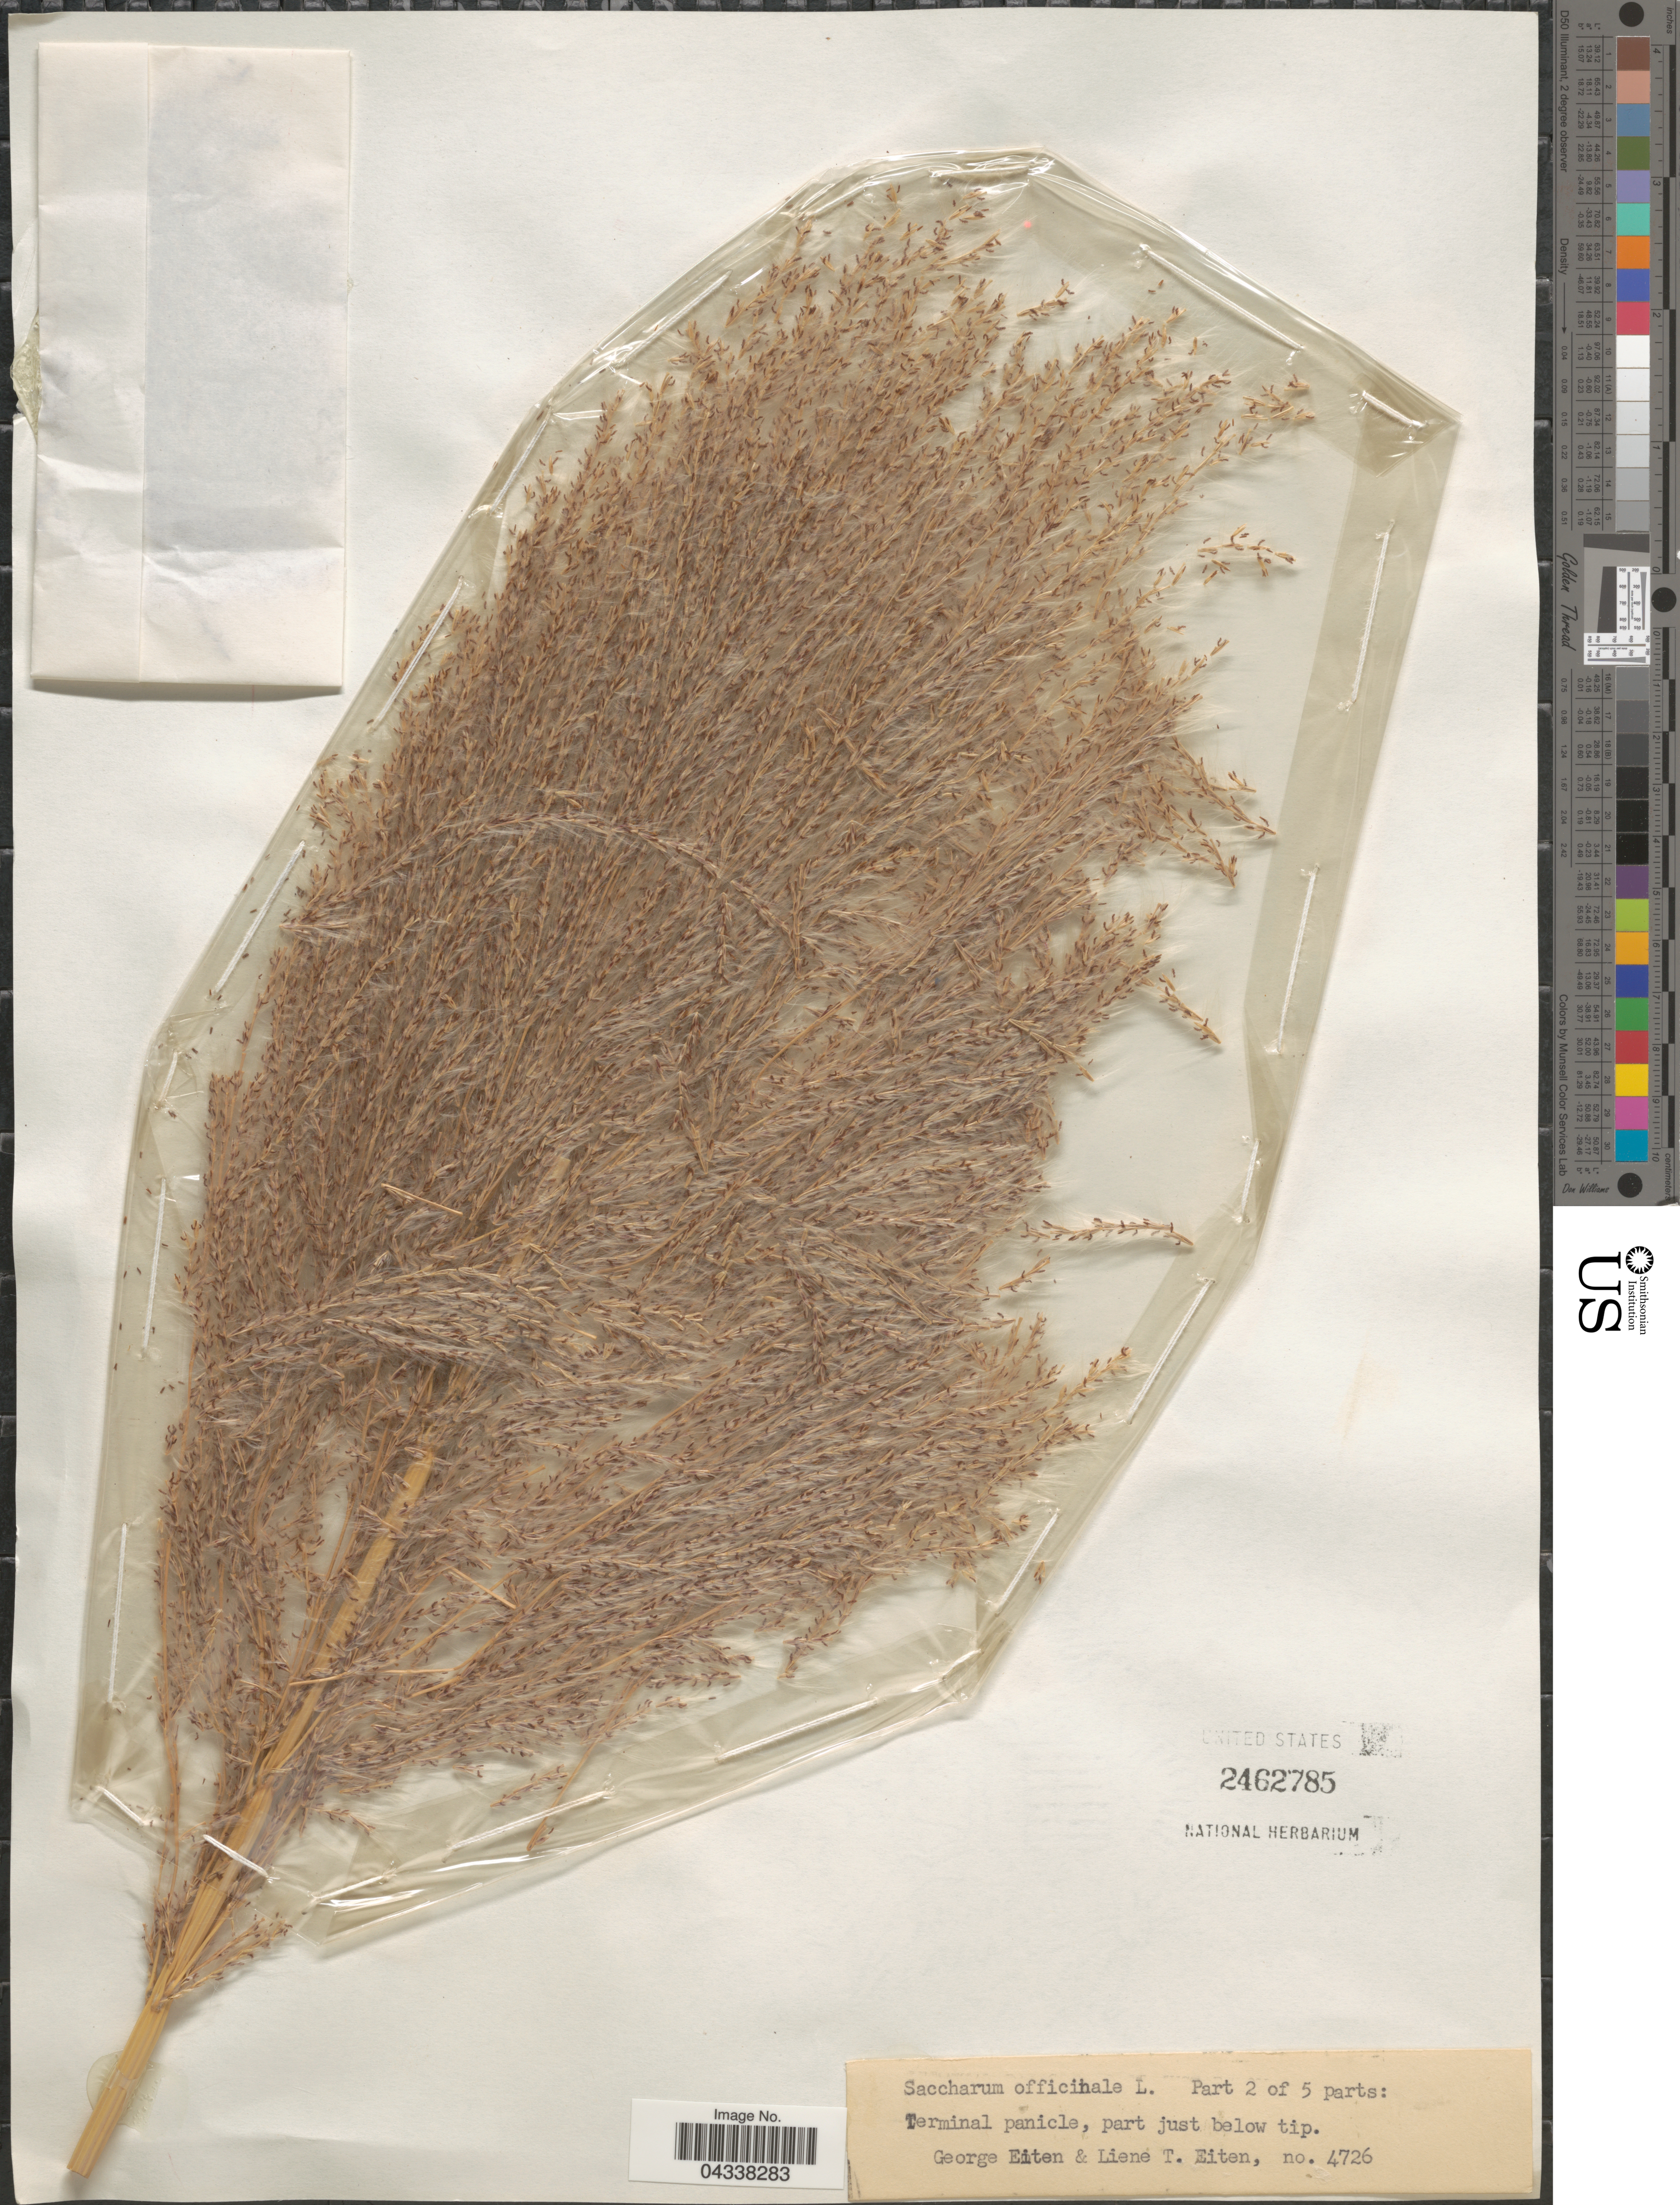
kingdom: Plantae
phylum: Tracheophyta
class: Liliopsida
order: Poales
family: Poaceae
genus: Saccharum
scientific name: Saccharum officinarum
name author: L.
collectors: G. Eiten & L. T. Eiten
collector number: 4726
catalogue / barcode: US 2462785